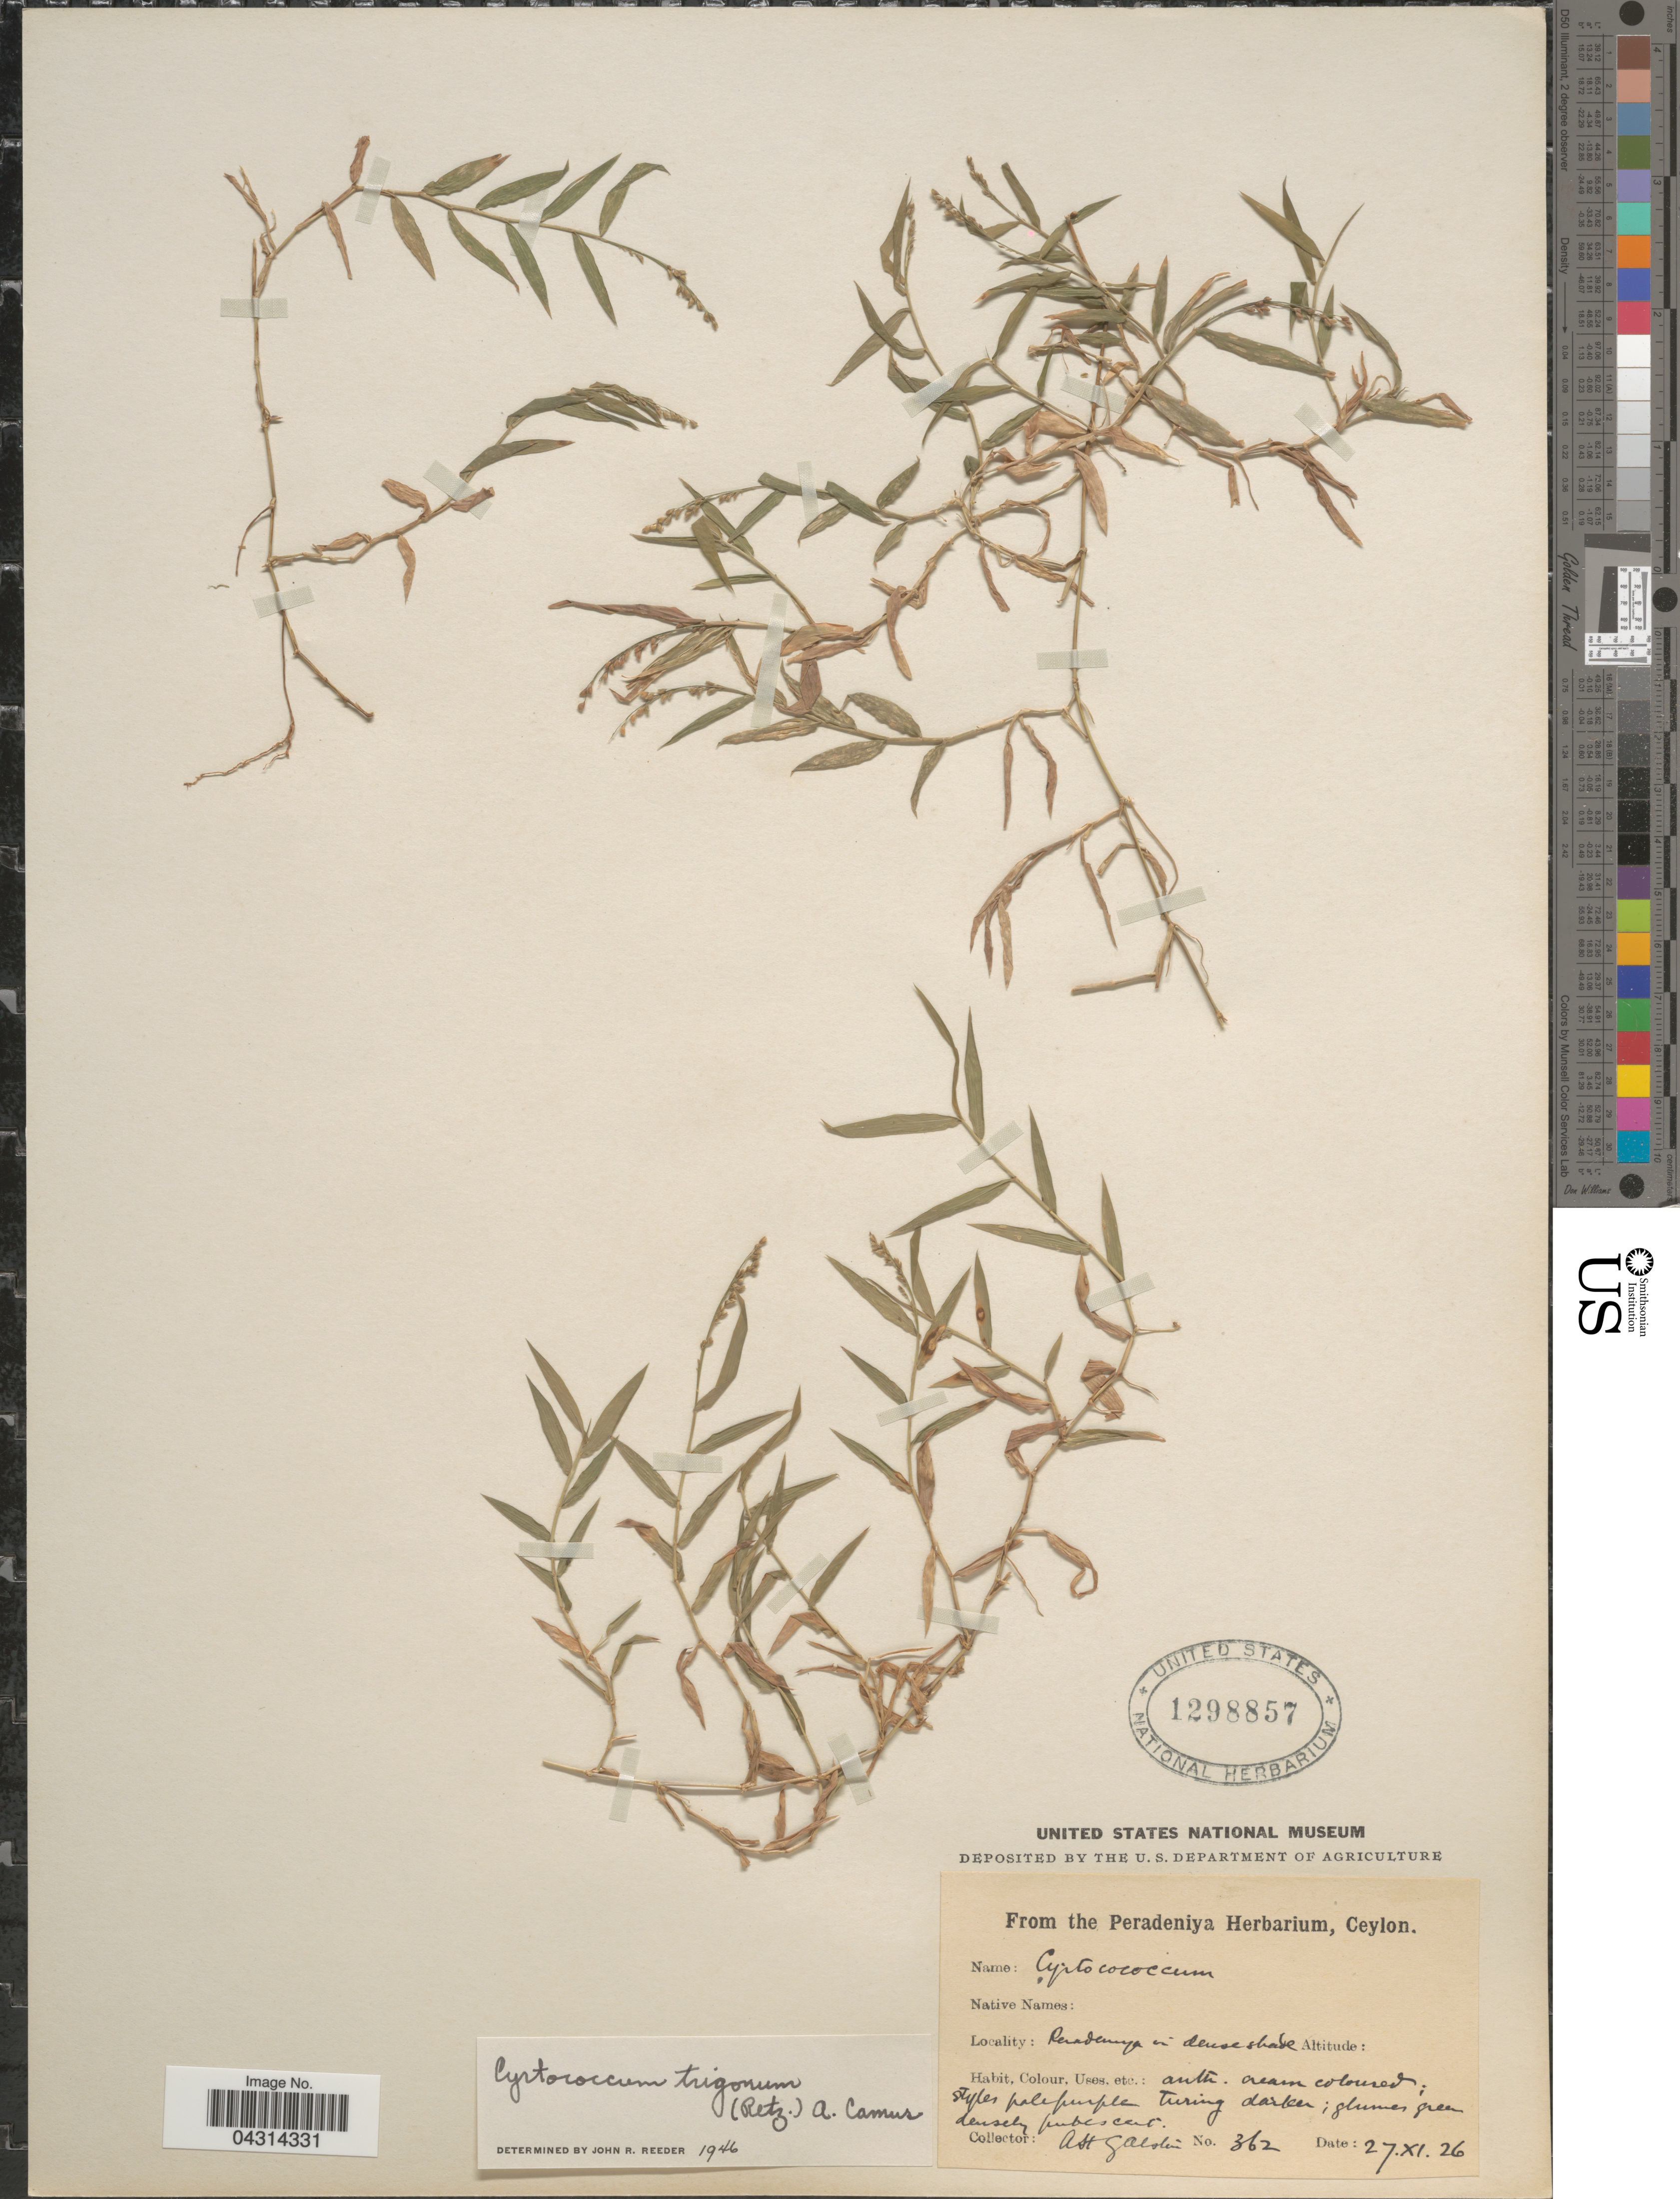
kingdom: Plantae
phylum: Tracheophyta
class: Liliopsida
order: Poales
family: Poaceae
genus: Cyrtococcum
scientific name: Cyrtococcum trigonum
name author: (Retz.) A. Camus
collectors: A. Galston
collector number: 362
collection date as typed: Transcribed d/m/y: 27/11/26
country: Sri Lanka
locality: Peradeniya in dense shade.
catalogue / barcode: US 1298857